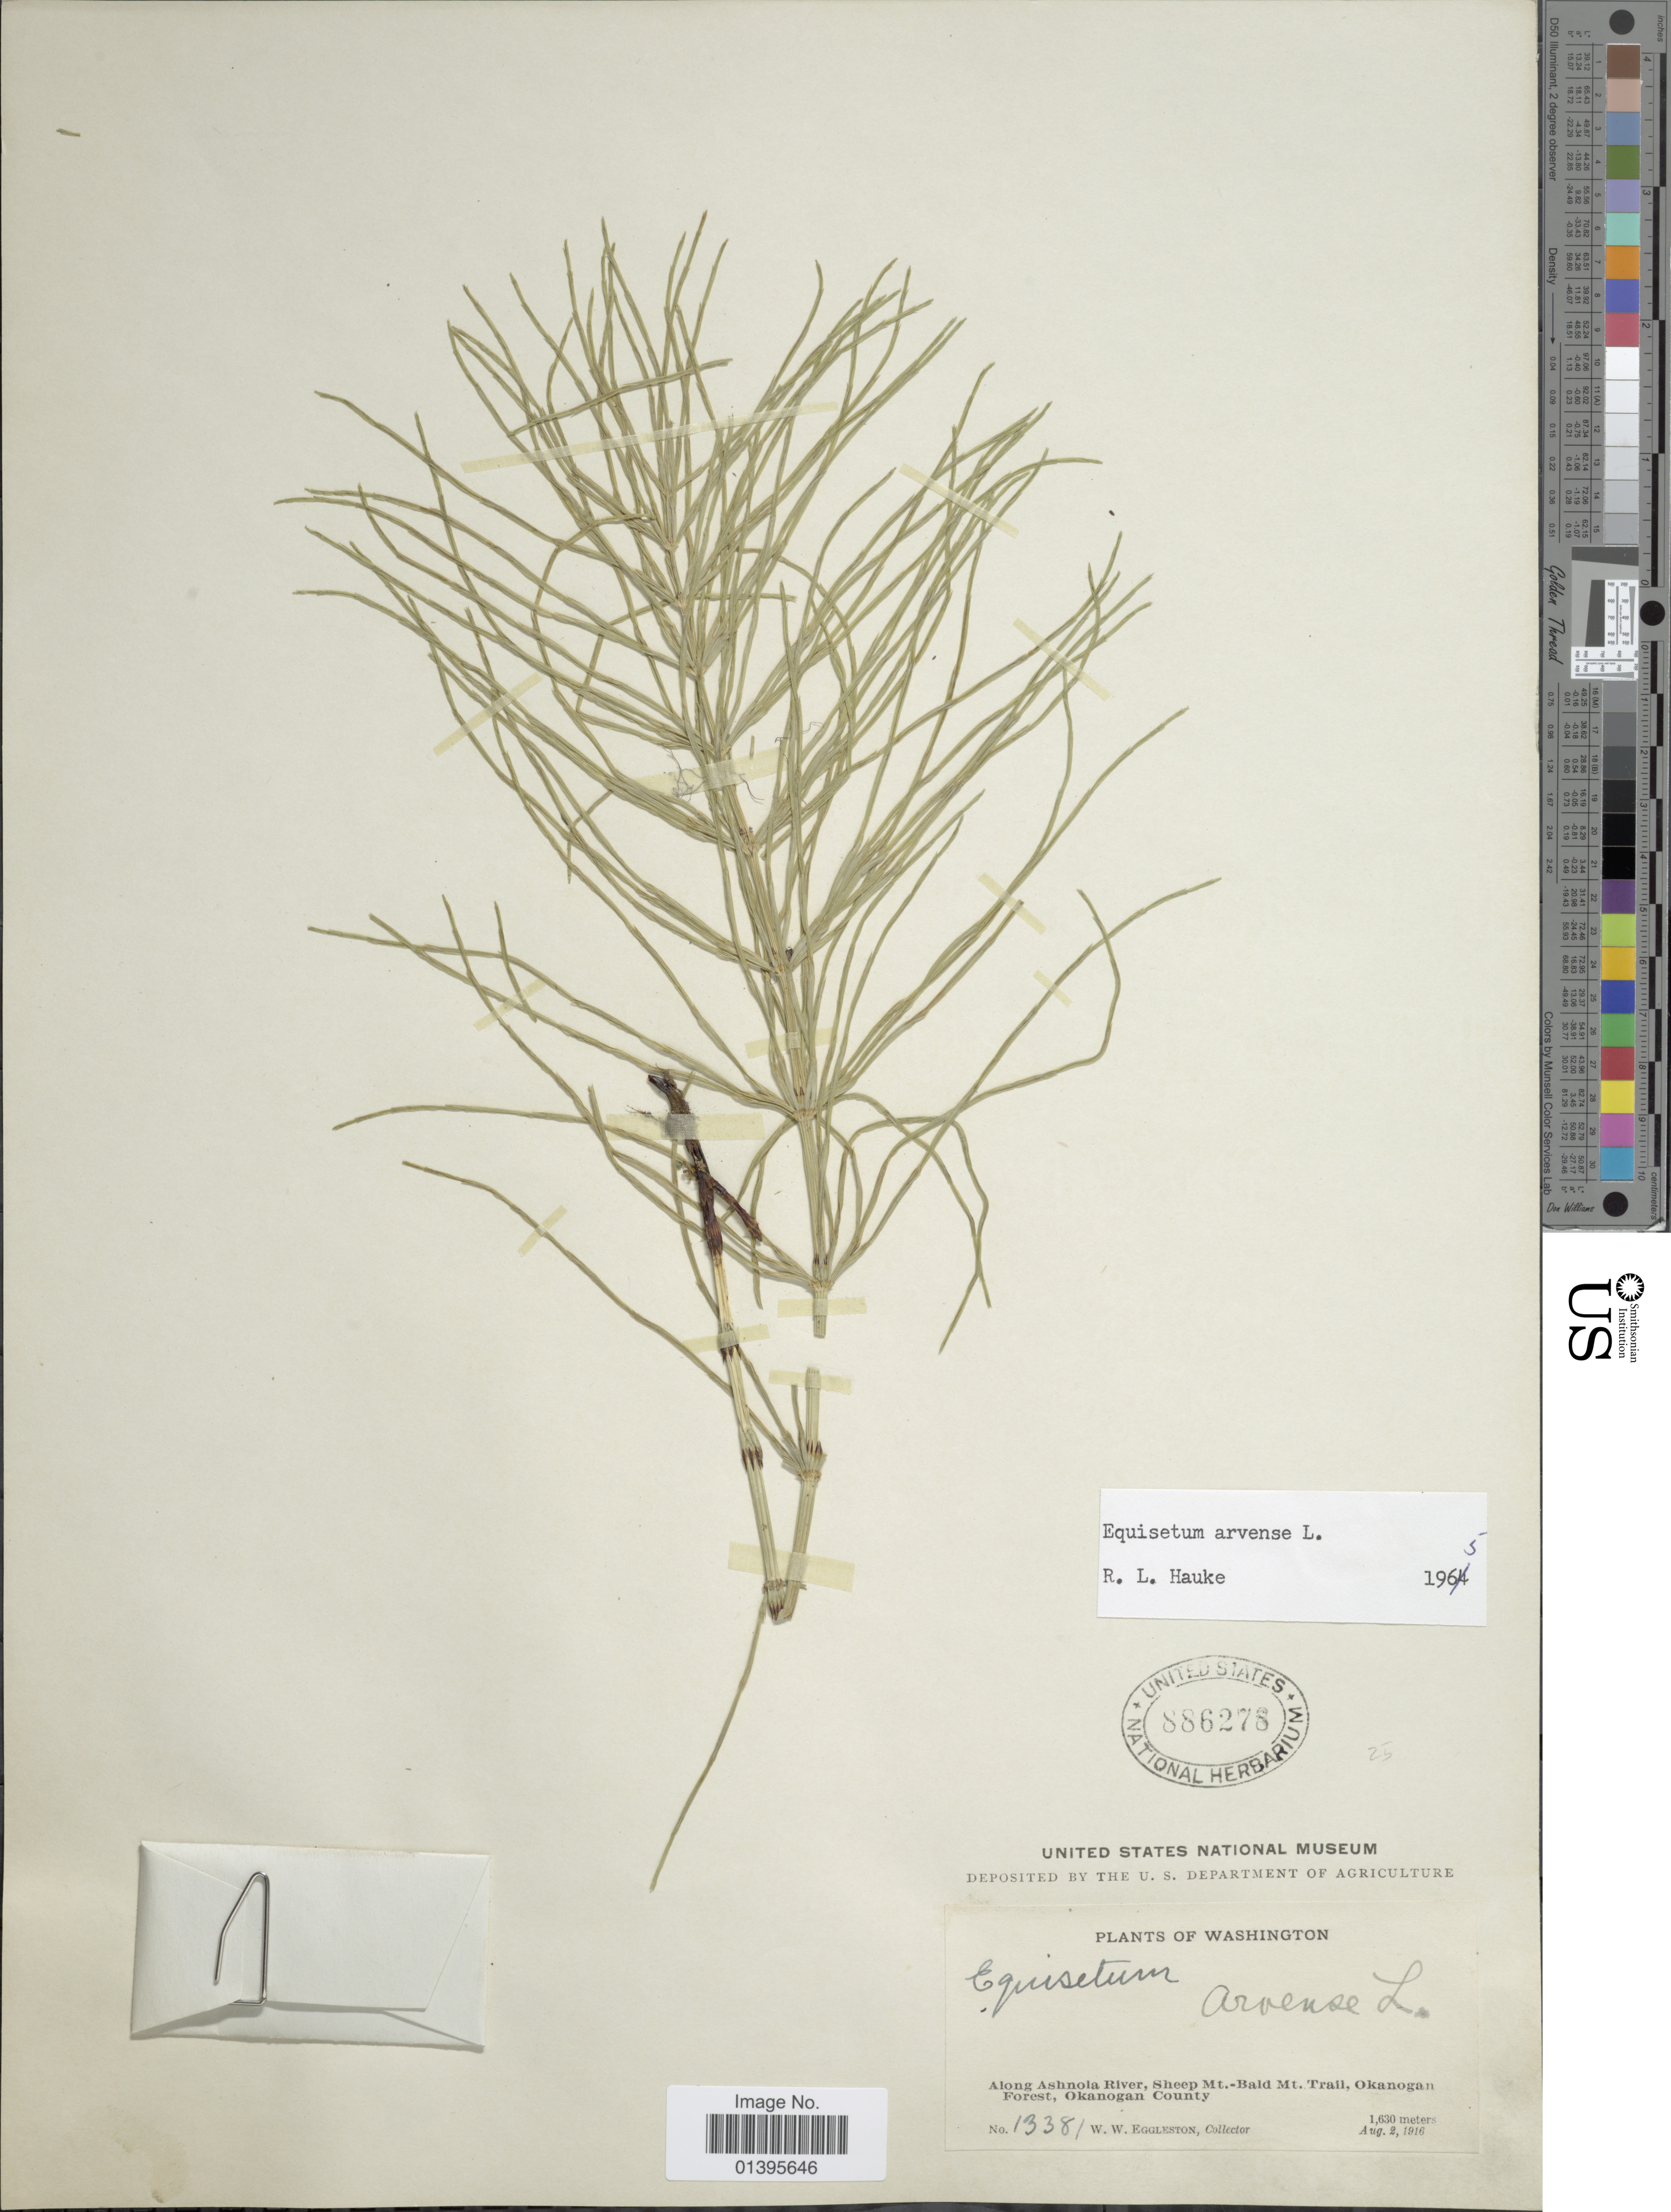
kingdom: Plantae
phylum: Tracheophyta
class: Polypodiopsida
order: Equisetales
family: Equisetaceae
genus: Equisetum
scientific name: Equisetum arvense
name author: L.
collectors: W. W. Eggleston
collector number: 13381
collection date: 1916-08-02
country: United States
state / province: Washington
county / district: Okanogan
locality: Along Ashnola River, Sheep Mt.-Bald Mt. Trail, Okanogan Forest, Okanogan County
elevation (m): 1630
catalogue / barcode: US 886278